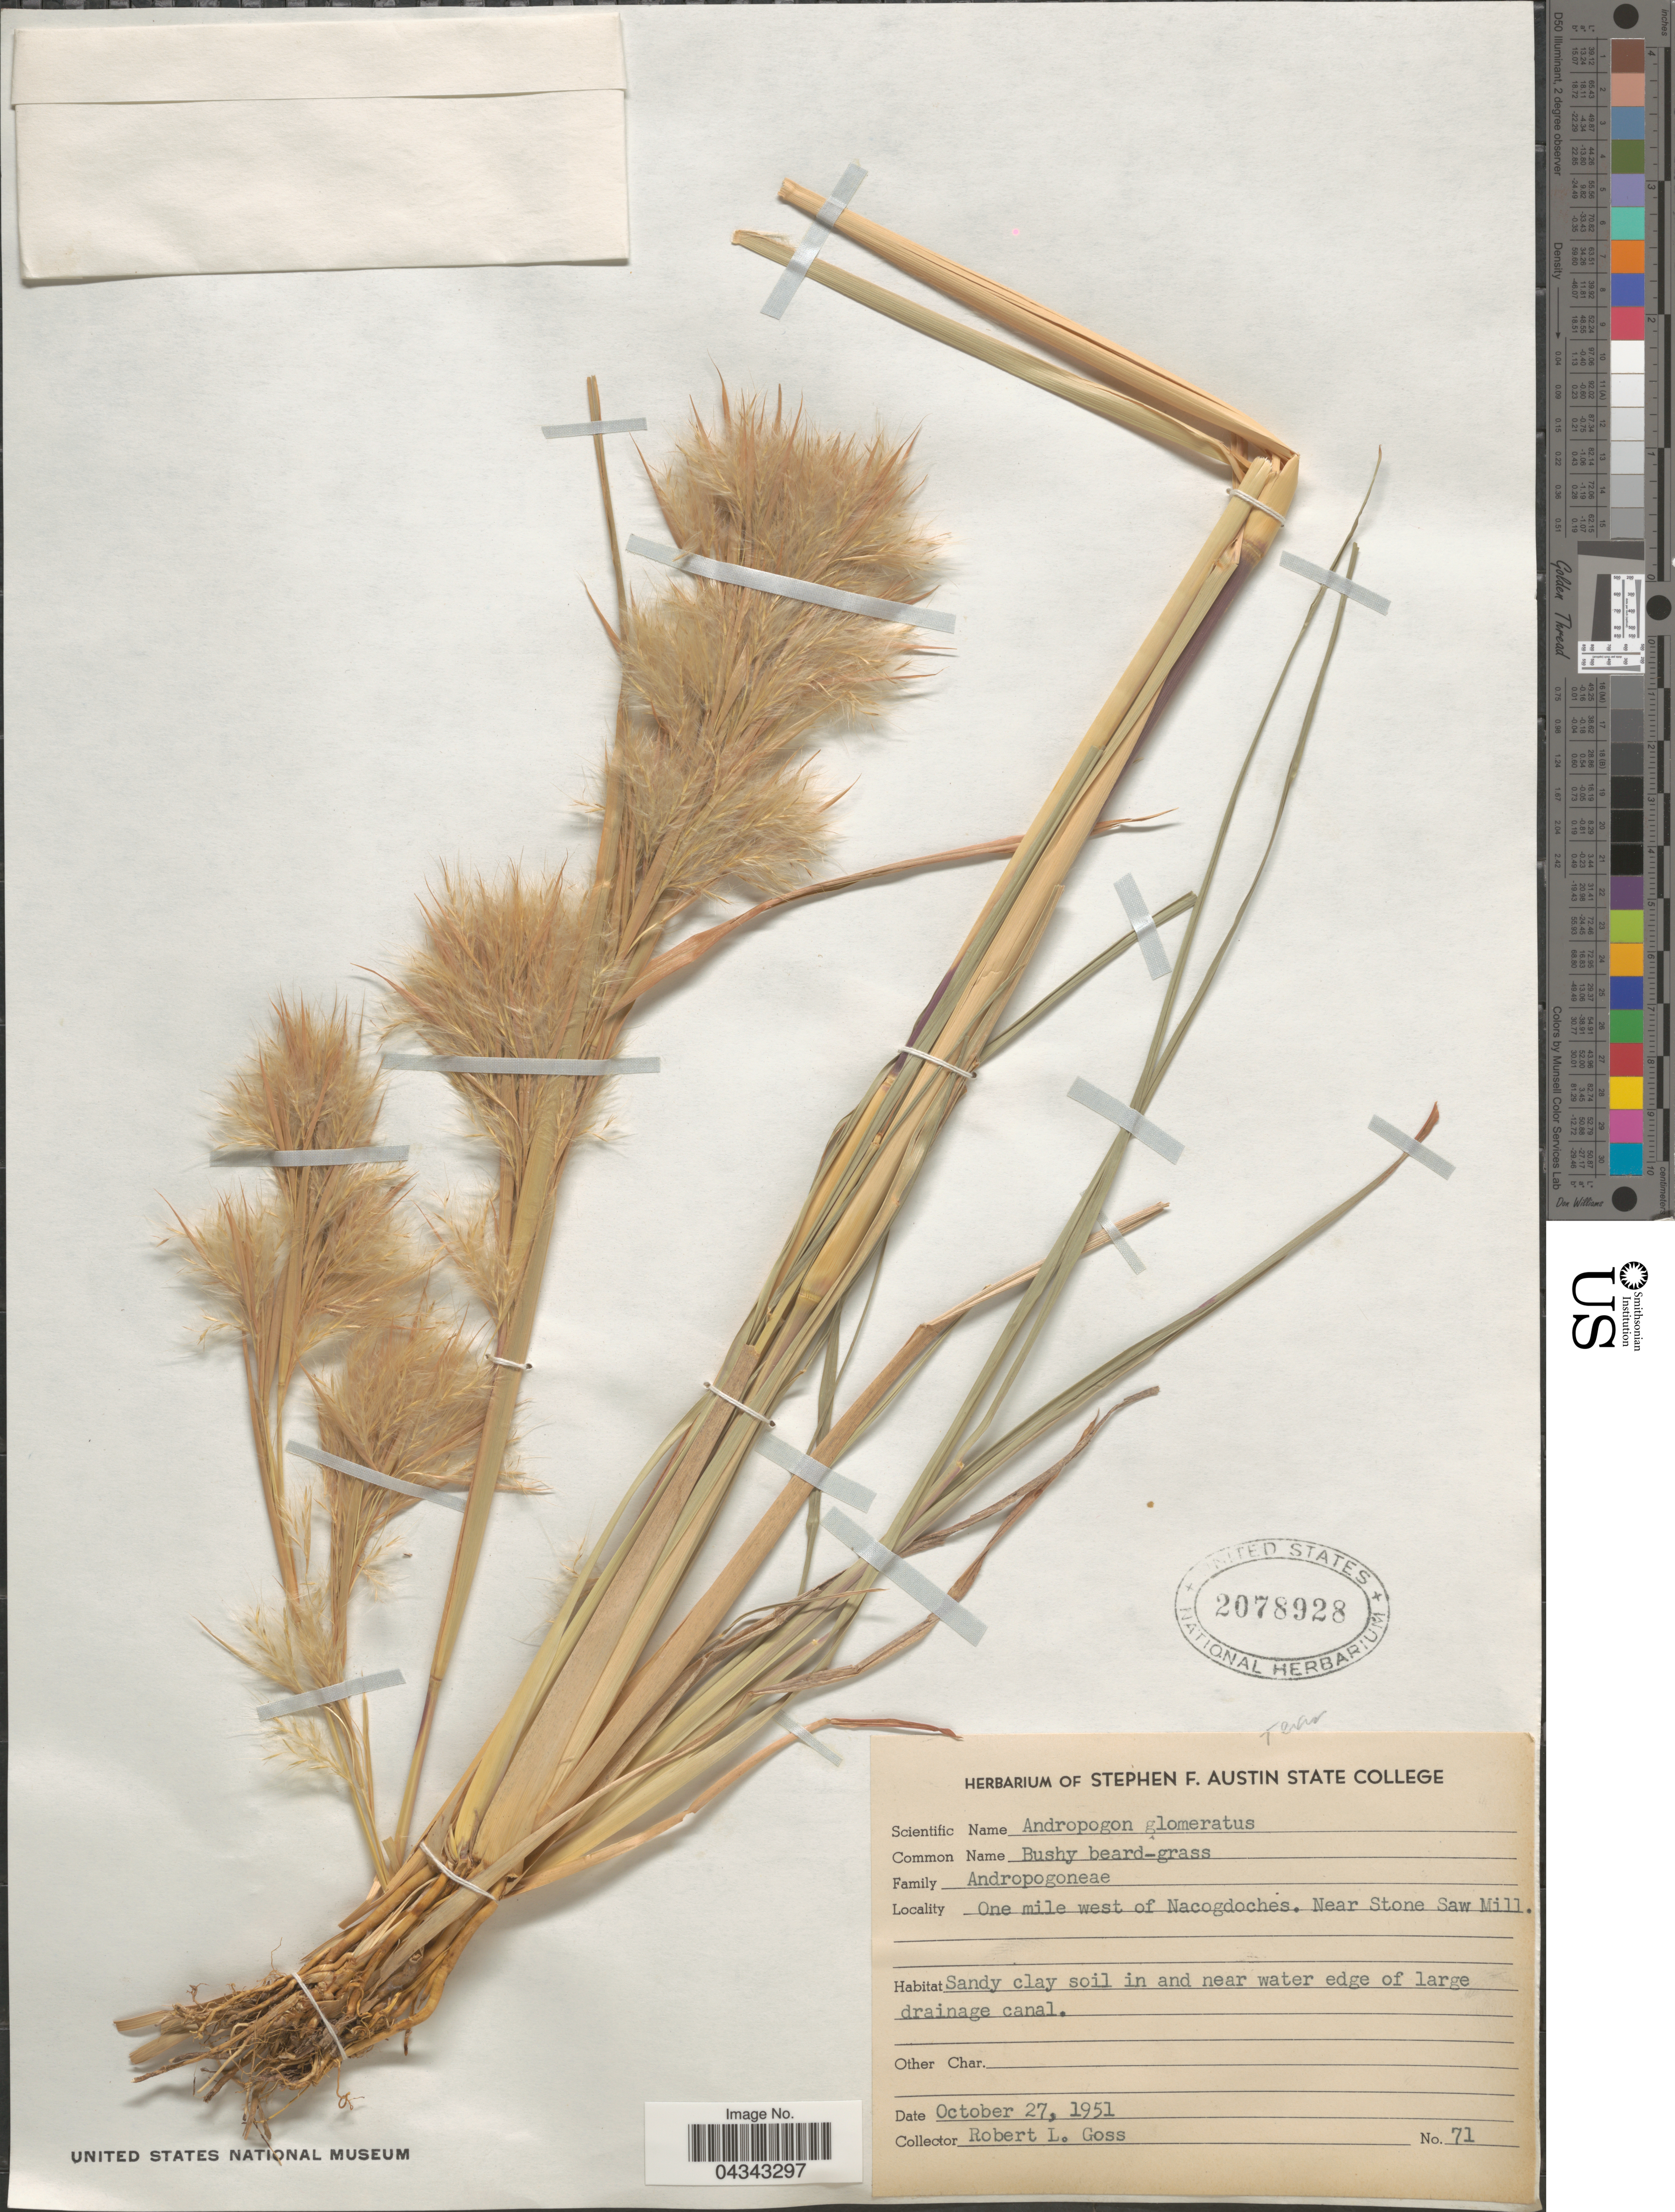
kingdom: Plantae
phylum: Tracheophyta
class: Liliopsida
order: Poales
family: Poaceae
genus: Andropogon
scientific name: Andropogon glomeratus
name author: (Walter) Britton, Stearns & Poggenb.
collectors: R. Goss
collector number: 71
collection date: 1951-10-27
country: United States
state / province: Texas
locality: One mile west of Nacogdoches. Near Stone Saw Mill. Sandy clay soil in and near water edge of large drainage canal.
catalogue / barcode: US 2078928